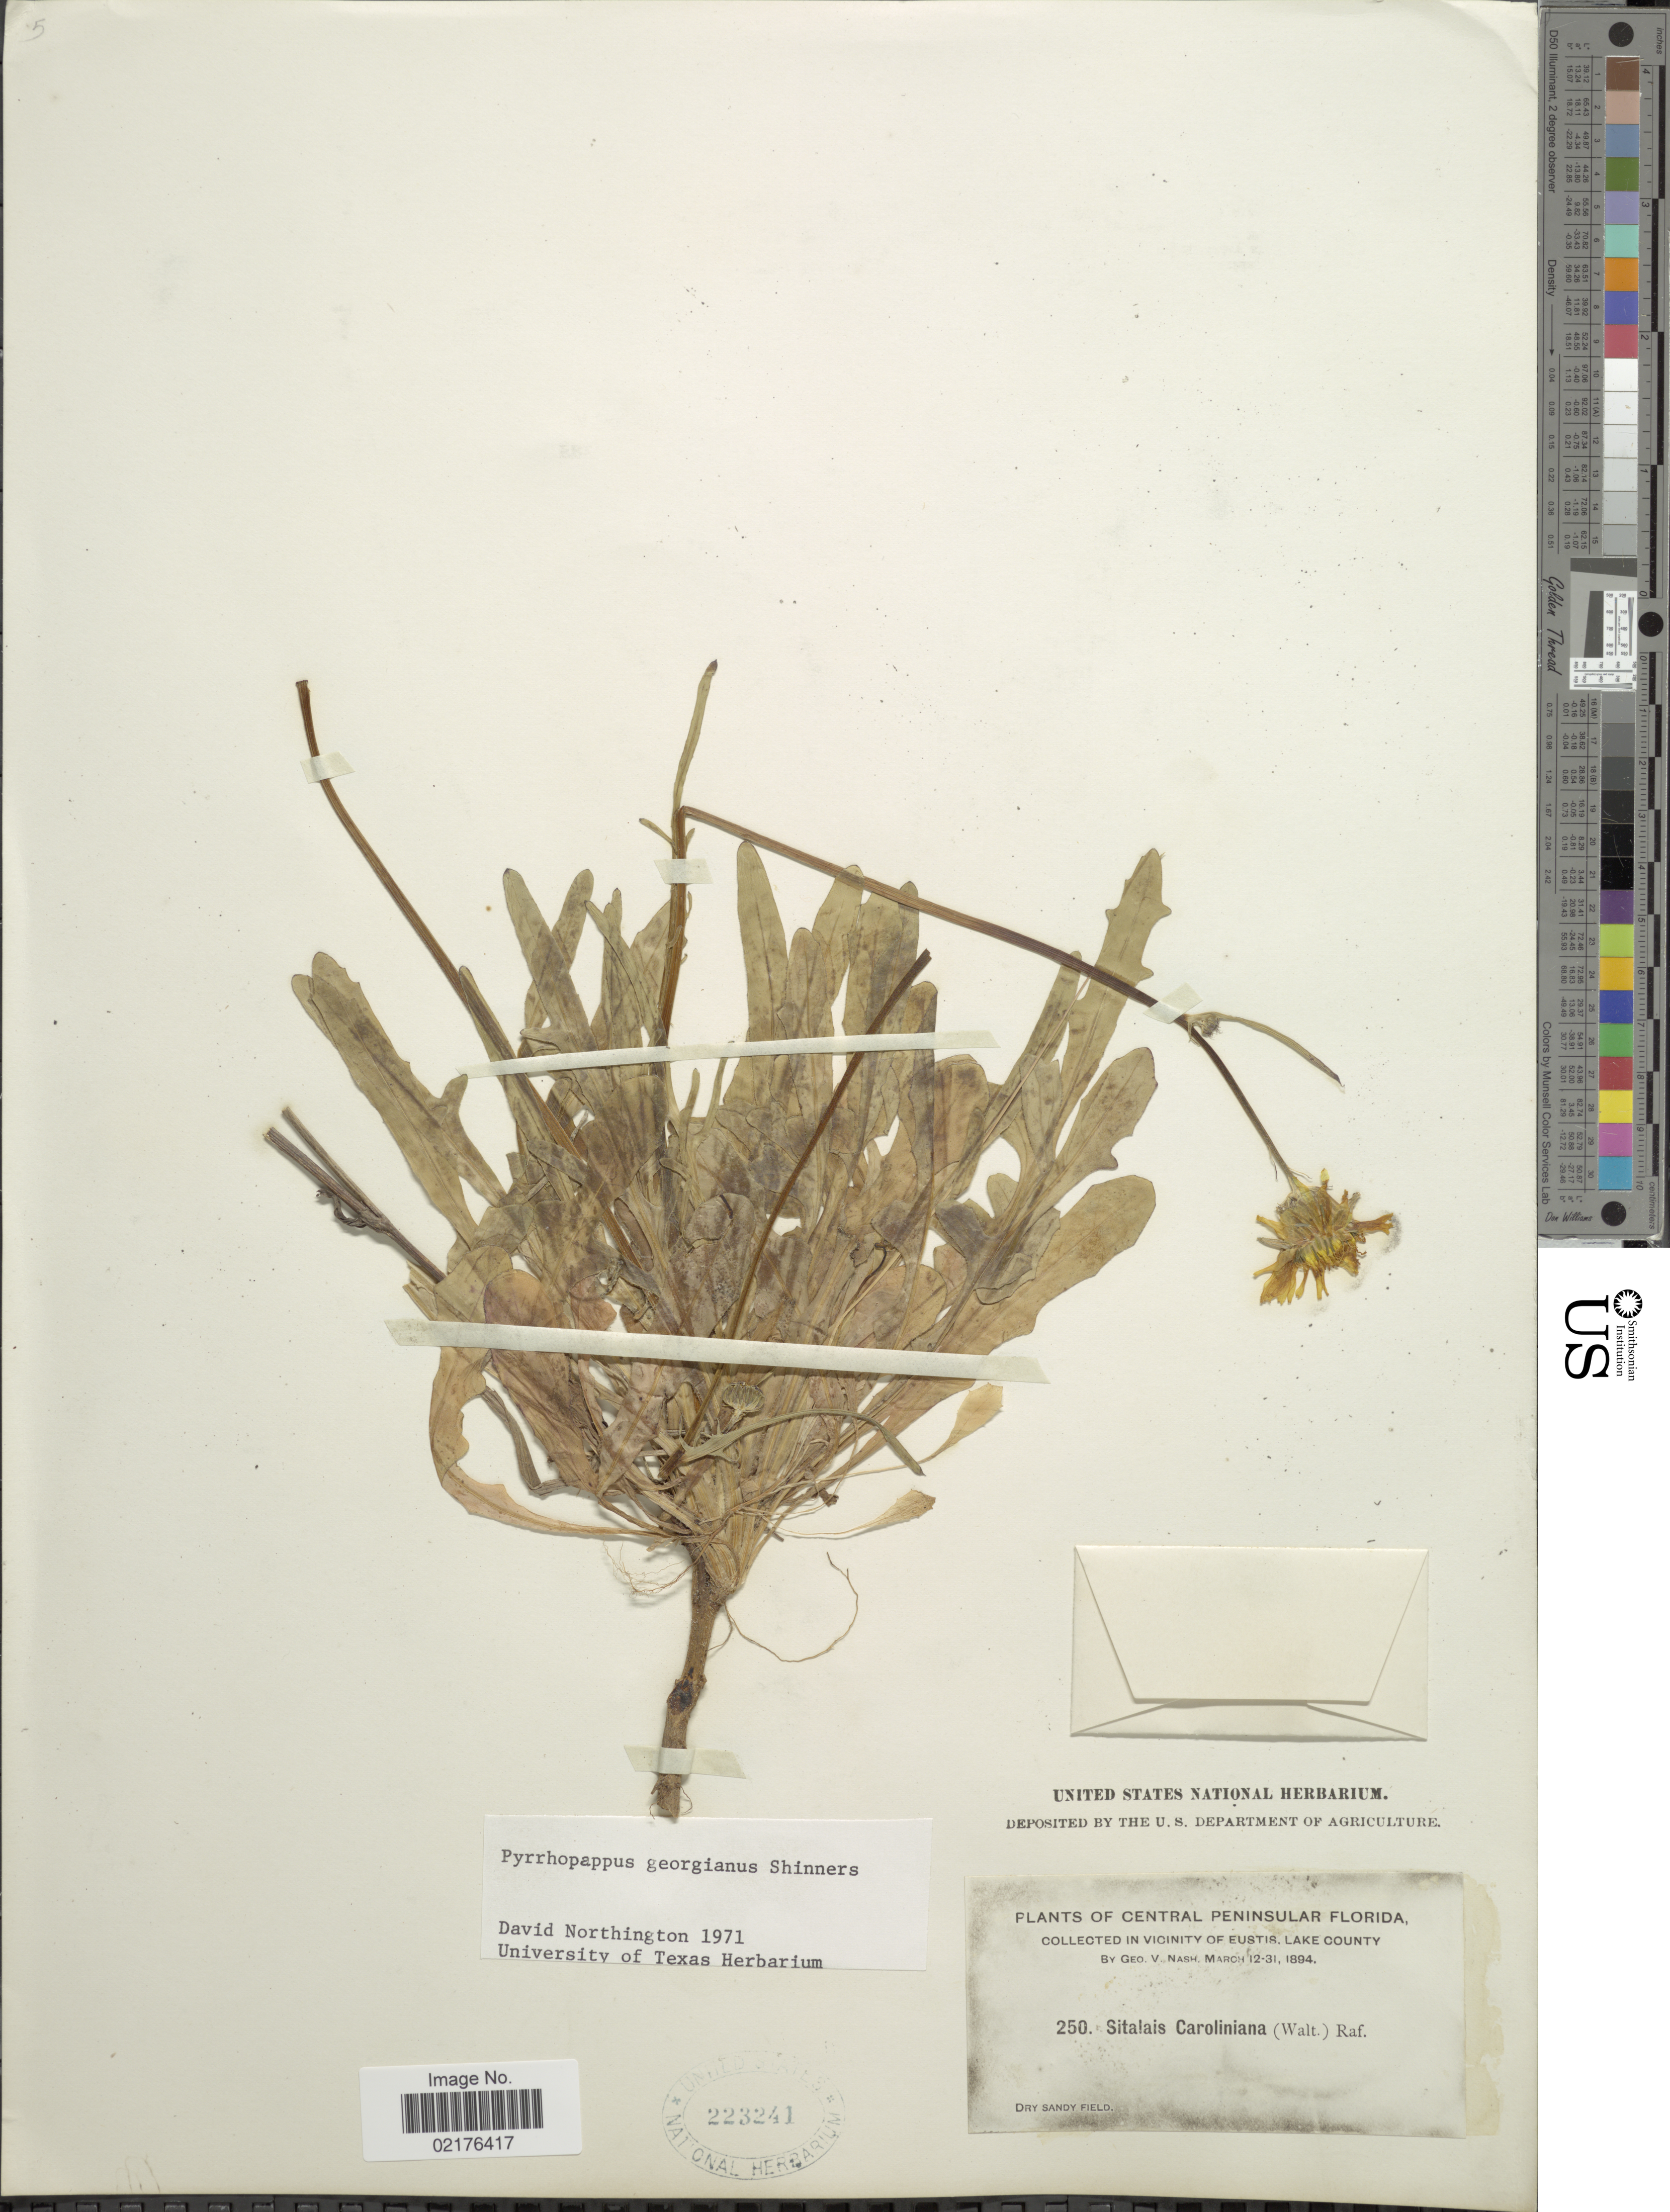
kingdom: Plantae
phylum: Tracheophyta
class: Magnoliopsida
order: Asterales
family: Asteraceae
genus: Pyrrhopappus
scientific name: Pyrrhopappus carolinianus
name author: (Walter) DC.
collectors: G. V. Nash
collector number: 250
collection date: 1894-03-12/1894-03-31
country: United States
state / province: Florida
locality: Central Peninsular Florida, In Vicinity of Eustis, Lake County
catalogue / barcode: US 223241